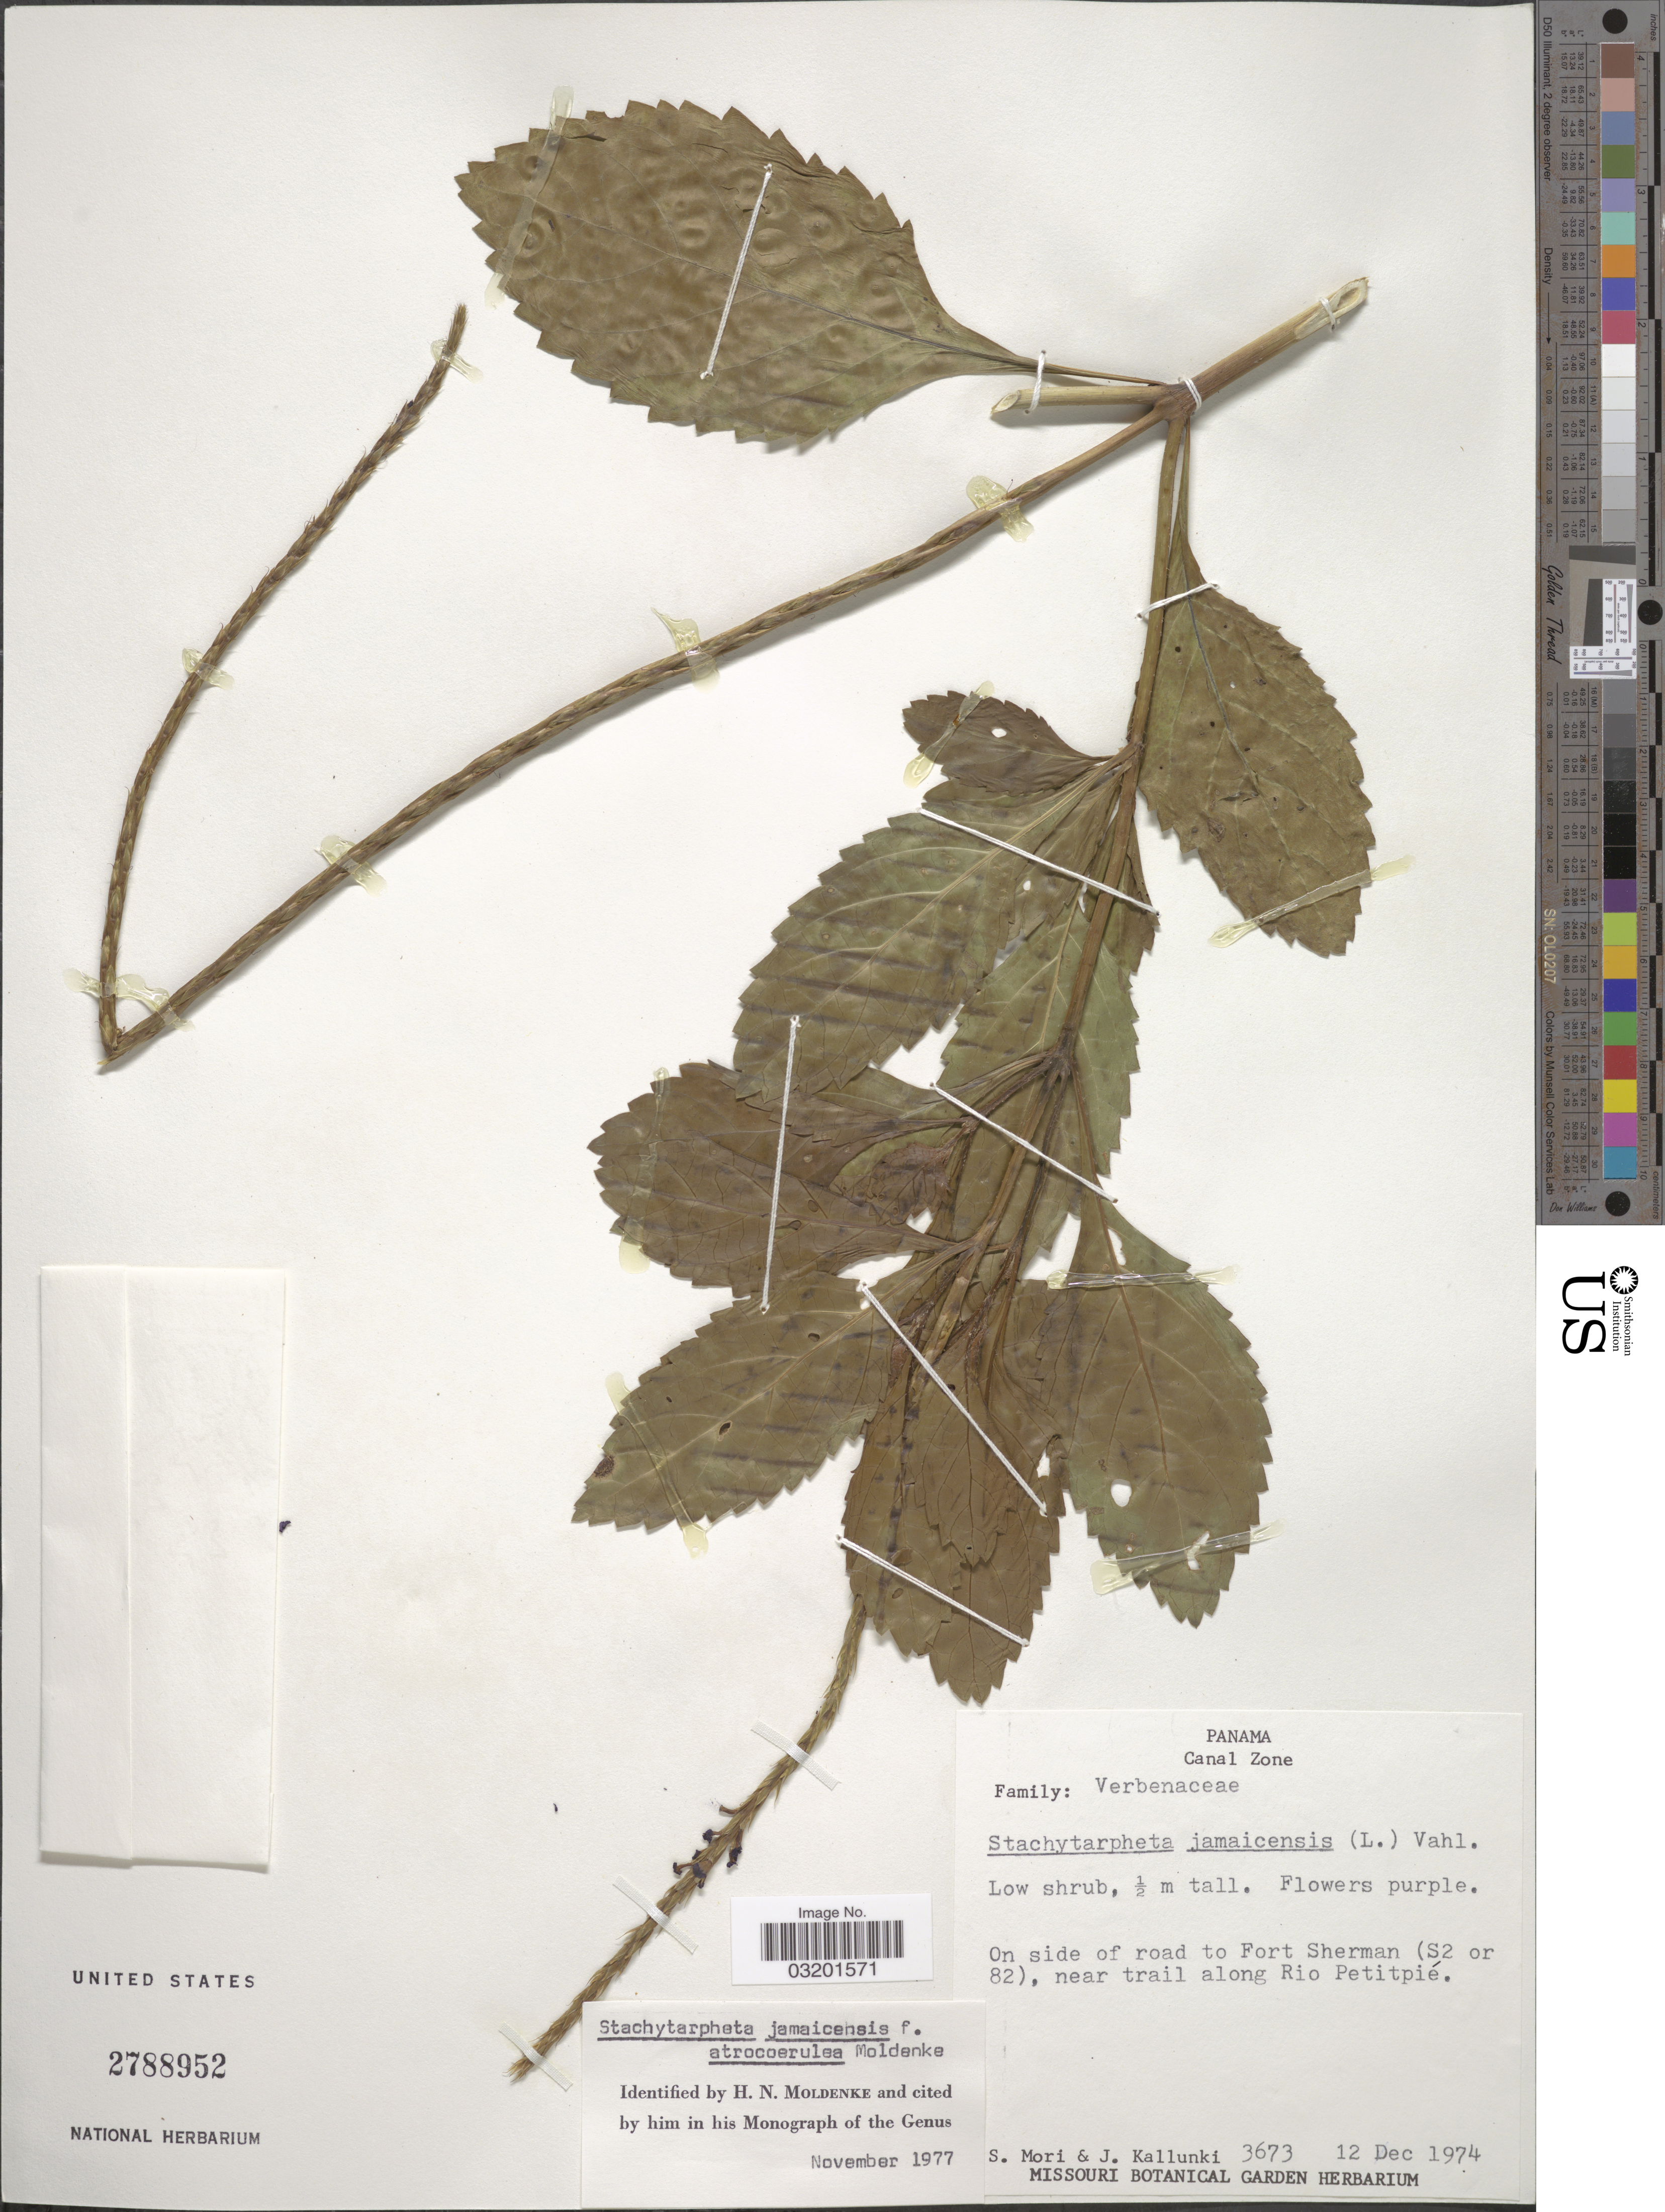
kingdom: Plantae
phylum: Tracheophyta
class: Magnoliopsida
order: Lamiales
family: Verbenaceae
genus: Stachytarpheta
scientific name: Stachytarpheta jamaicensis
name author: (L.) Vahl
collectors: S. Mori & J. Kallunki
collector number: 3673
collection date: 1974-12-12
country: Panama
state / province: Colón / Panamá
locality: Canal Zone. On side of road to Fort Sherman (S2 or 82), near trail along Rio Petitpié.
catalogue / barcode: US 2788952